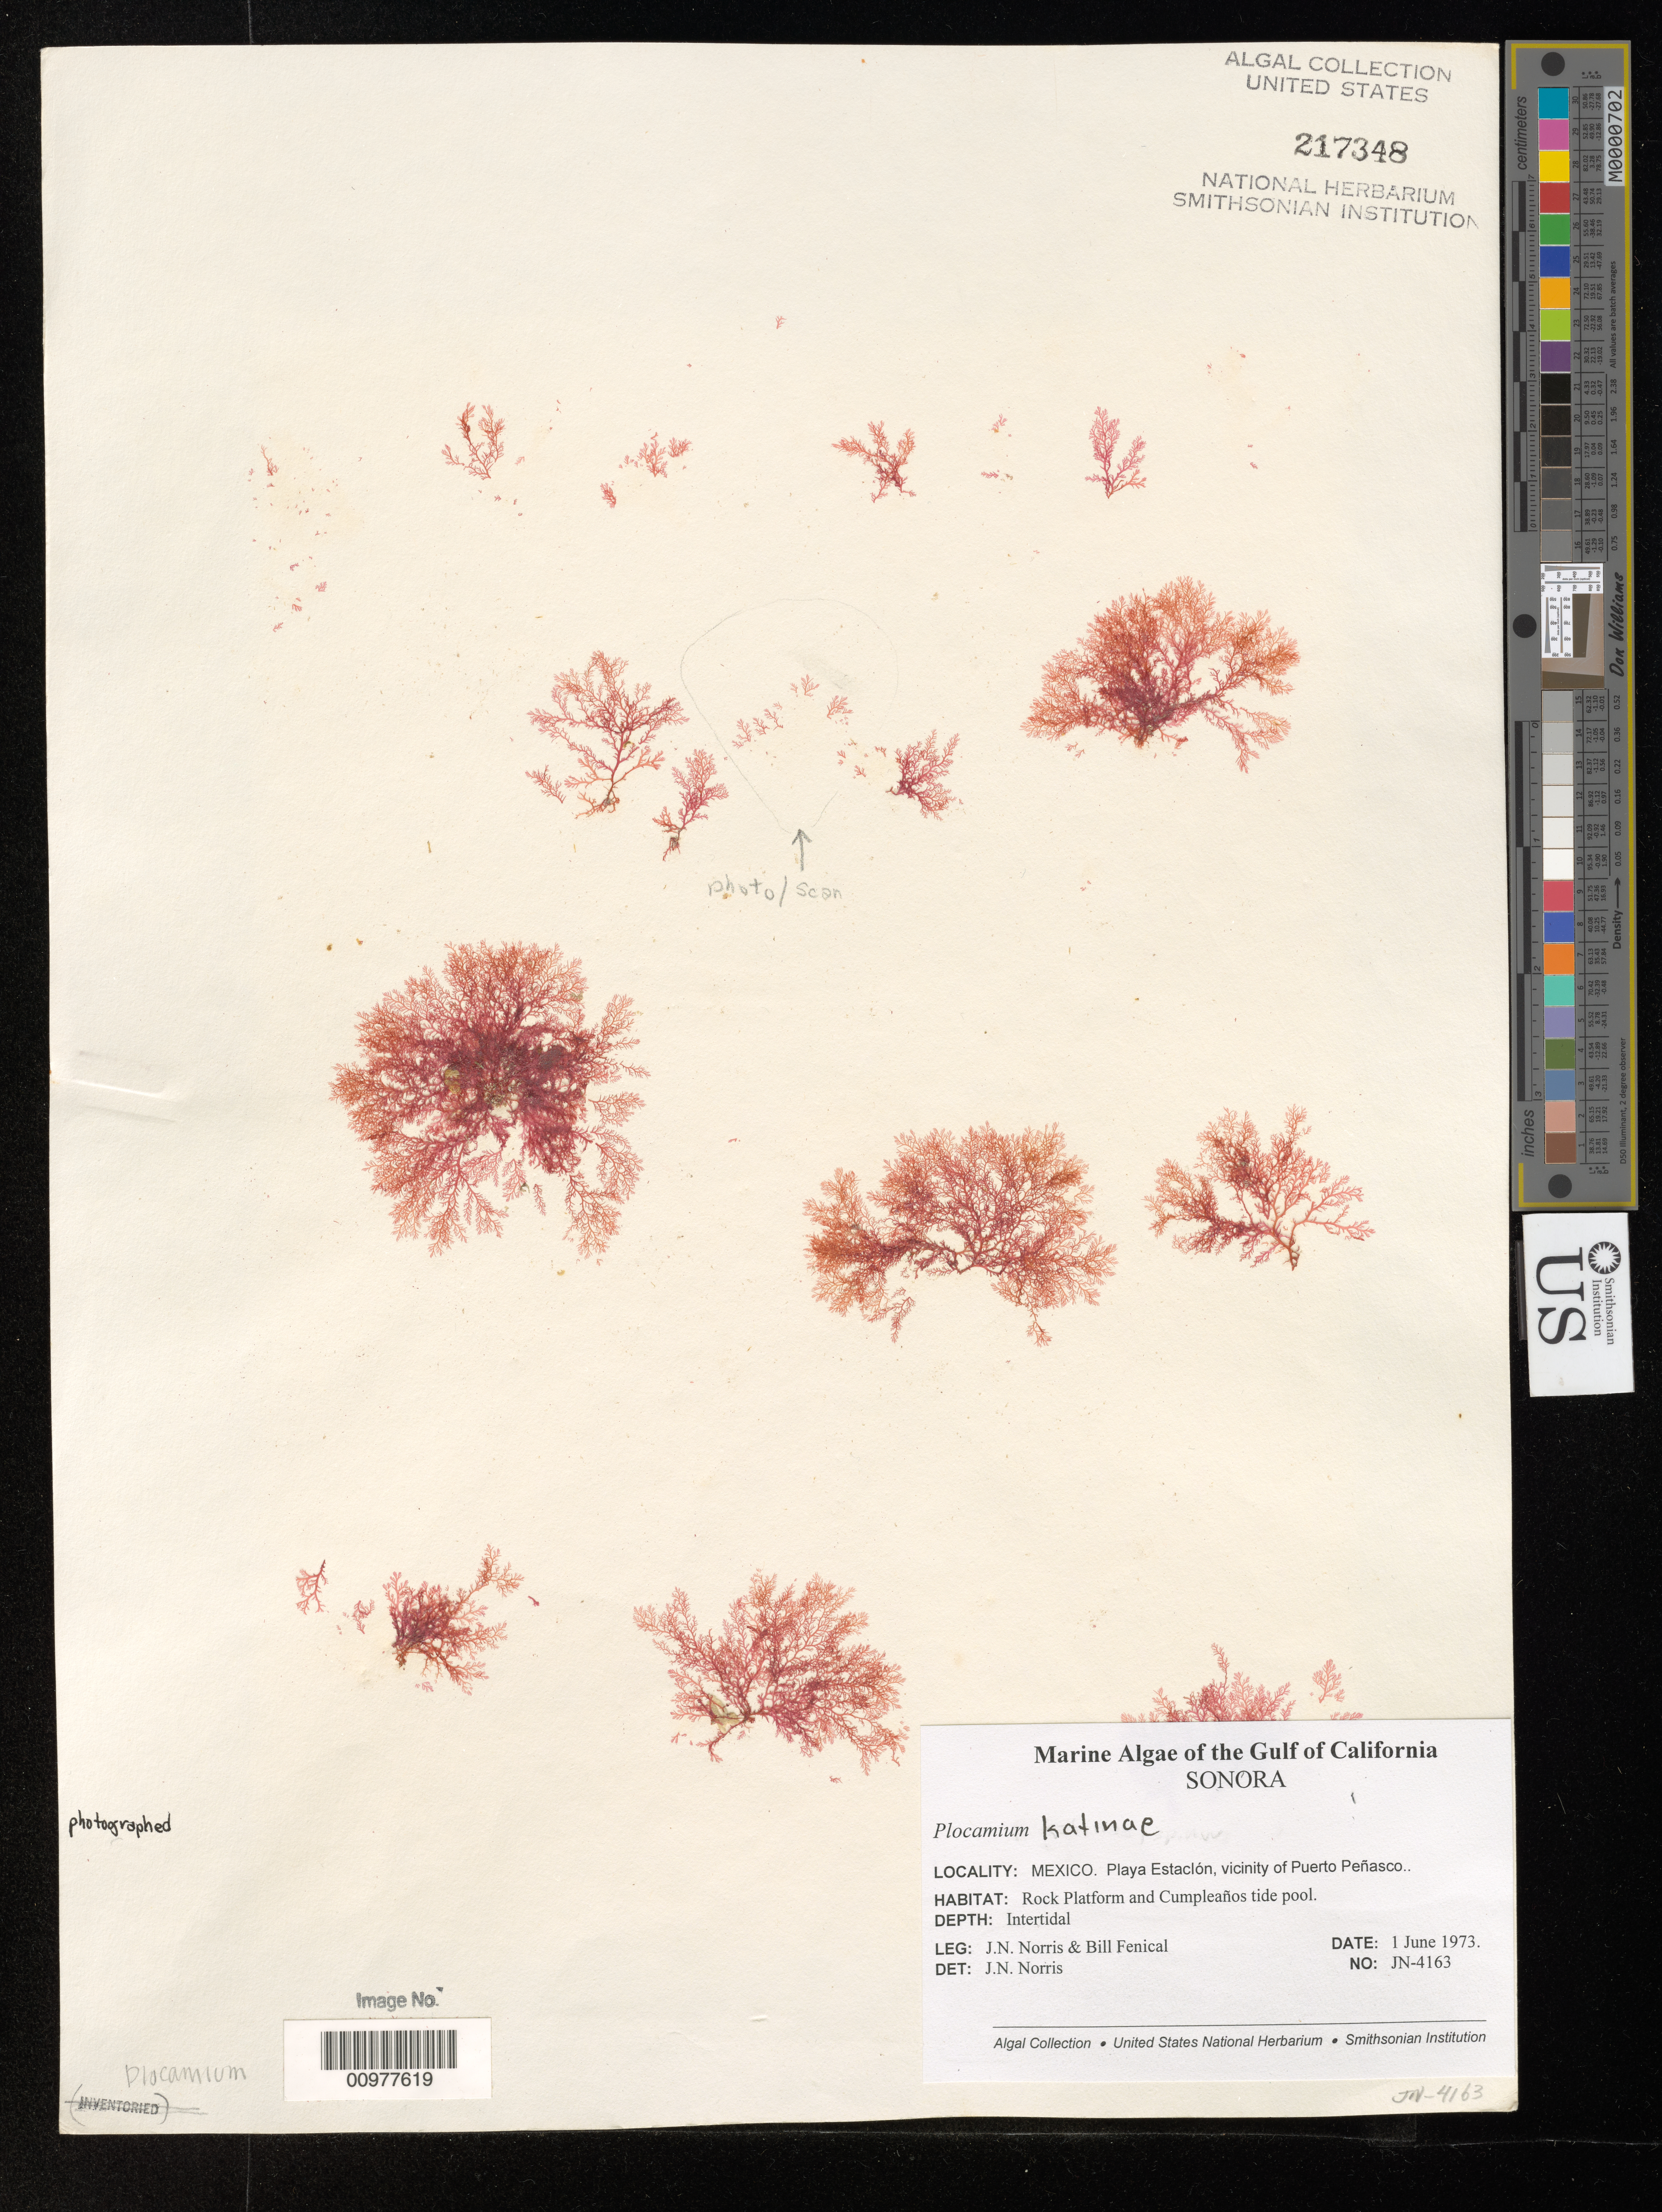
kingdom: Plantae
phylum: Rhodophyta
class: Florideophyceae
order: Plocamiales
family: Plocamiaceae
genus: Plocamium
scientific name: Plocamium katinae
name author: J.N. Norris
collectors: J. N. Norris & W. Fenical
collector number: JN-4163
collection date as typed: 01 Jun 1973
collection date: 1973-06-01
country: Mexico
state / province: Sonora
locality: Playa Estacion, Puerto Penasco, Cumpleanos Tide Pool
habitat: rock platform and Cumpleanos tide pool. Intertidal.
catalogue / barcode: US 217348